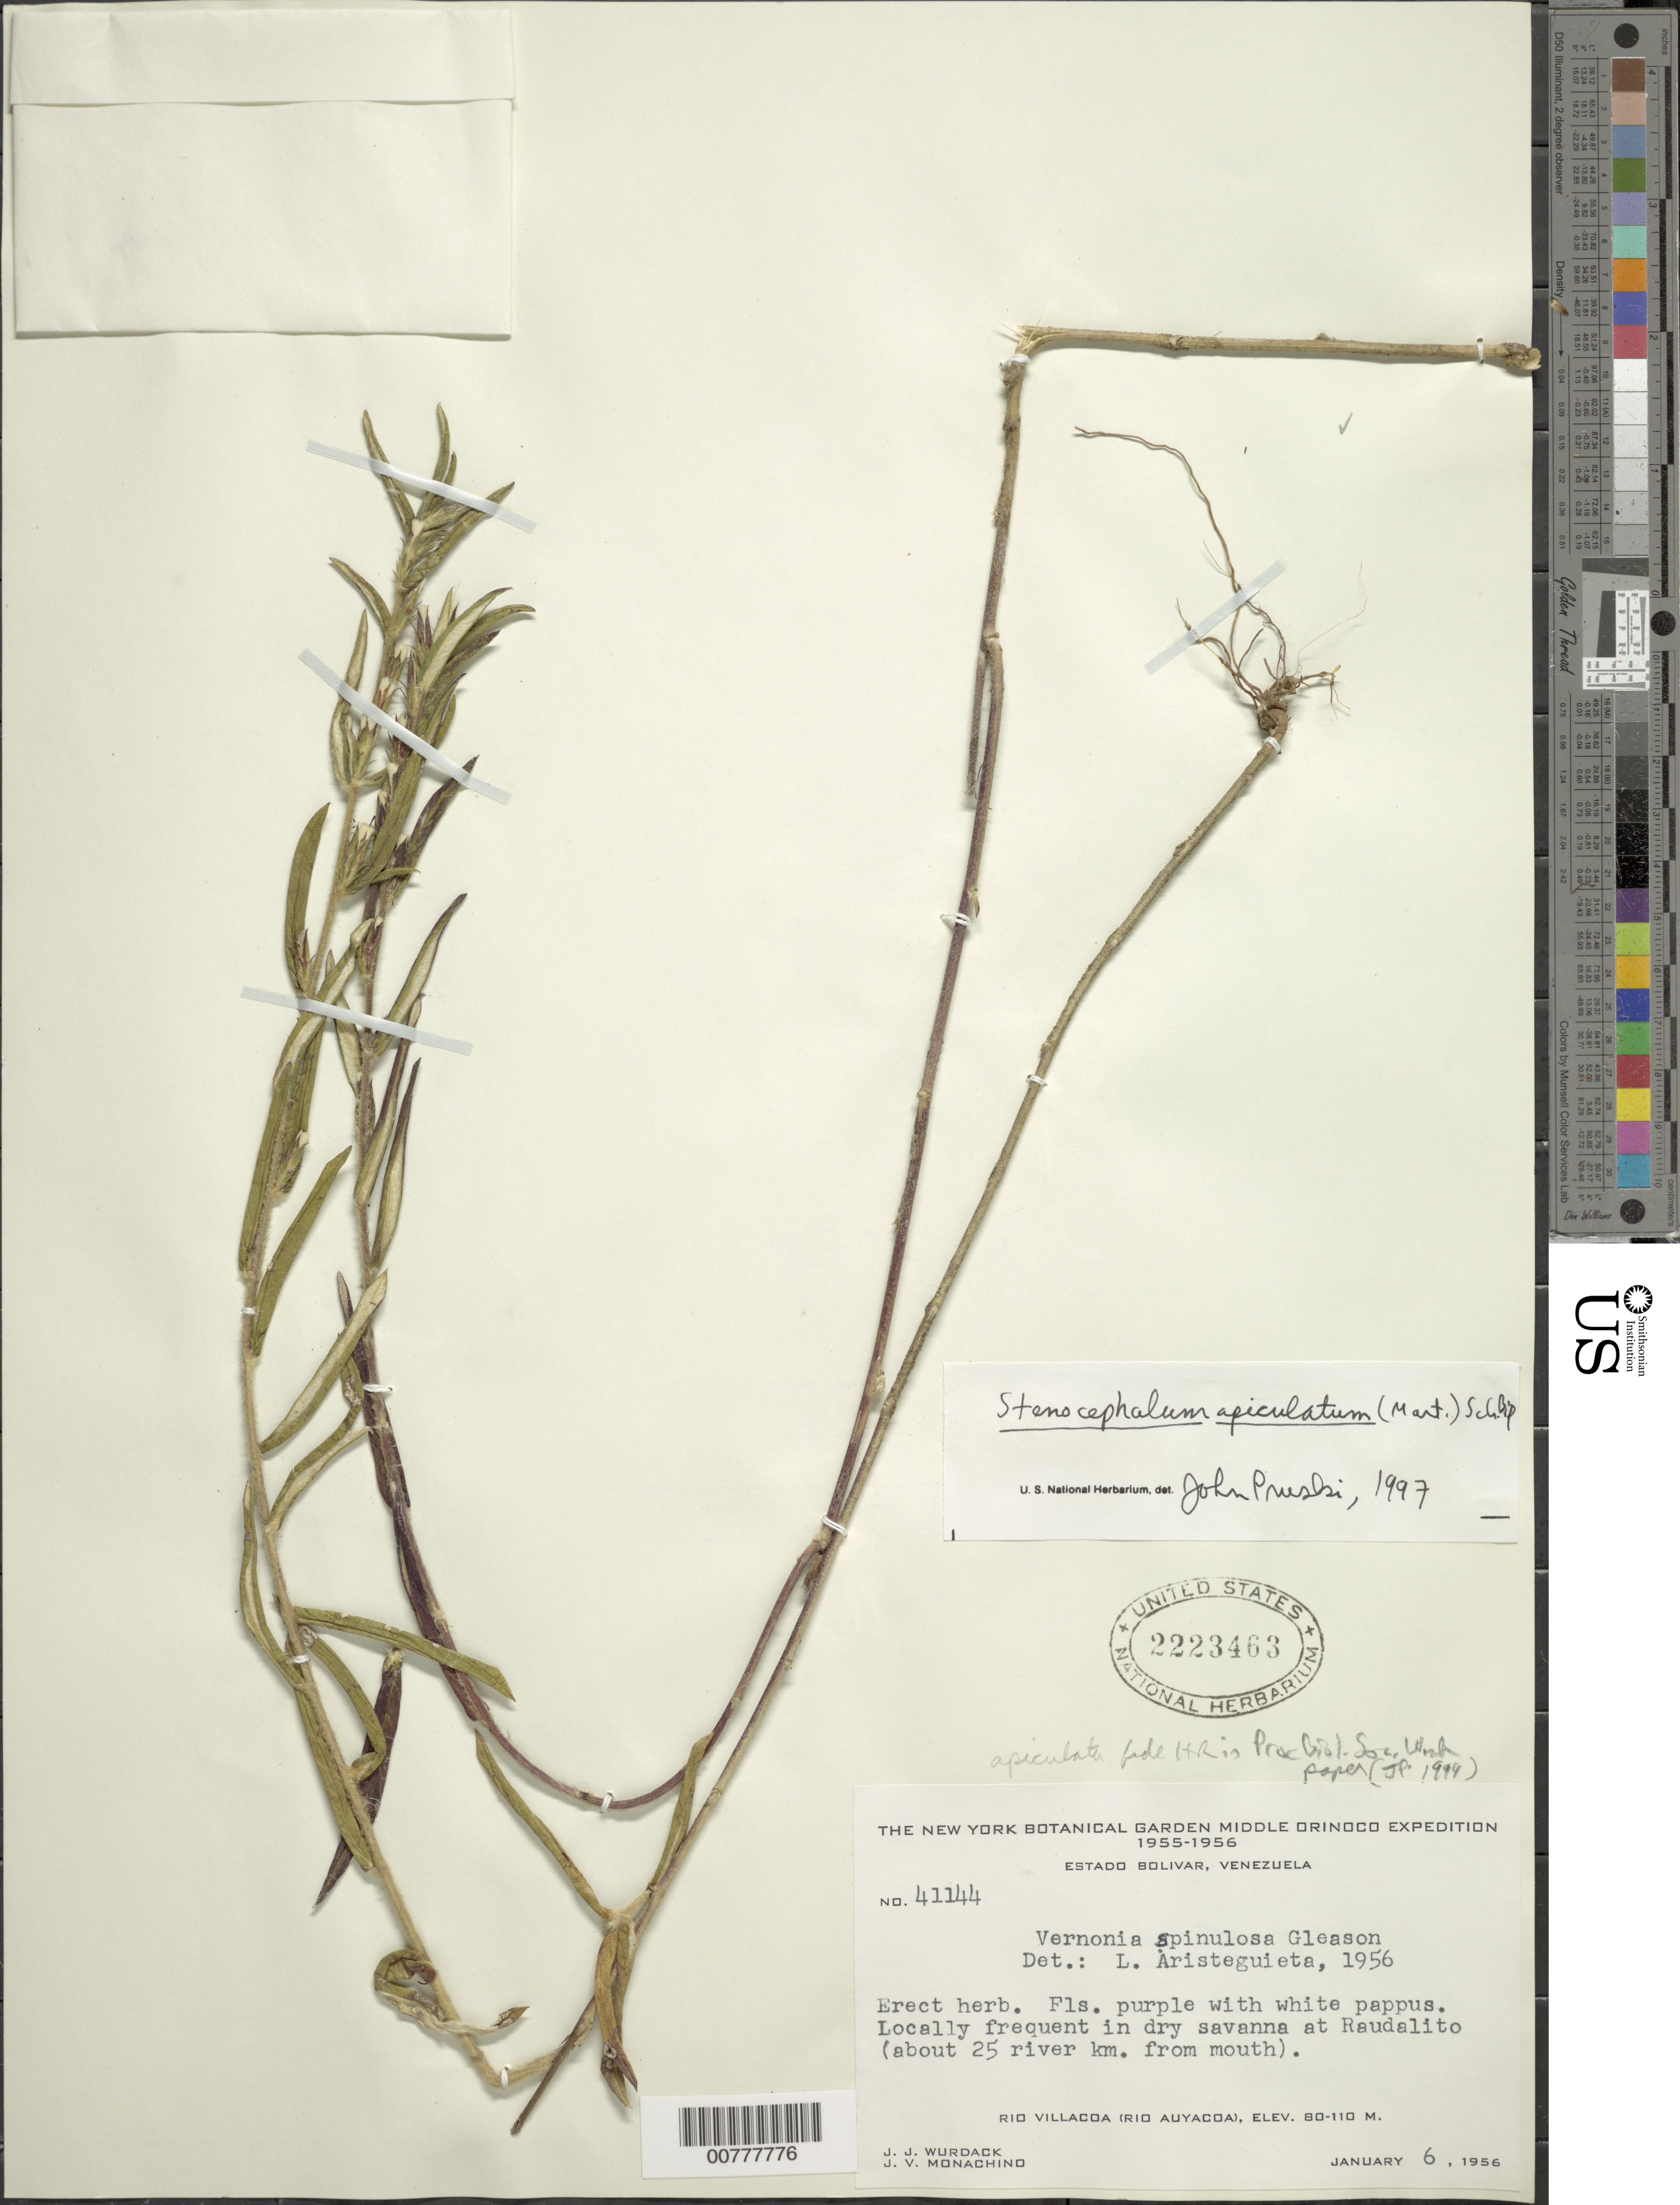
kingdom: Plantae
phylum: Tracheophyta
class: Magnoliopsida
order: Asterales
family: Asteraceae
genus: Stenocephalum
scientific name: Stenocephalum apiculatum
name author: (Mart.) Sch. Bip.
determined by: Pruski, J. F.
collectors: J. J. Wurdack & J. V. Monachino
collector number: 41144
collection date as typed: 6-Jan-56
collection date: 1956-01-06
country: Venezuela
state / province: Bolívar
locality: Río Villacoa (Río Auyacoa), at Raudalito, about 25 km from river mouth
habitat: Dry savanna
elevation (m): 80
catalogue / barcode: US 2223463